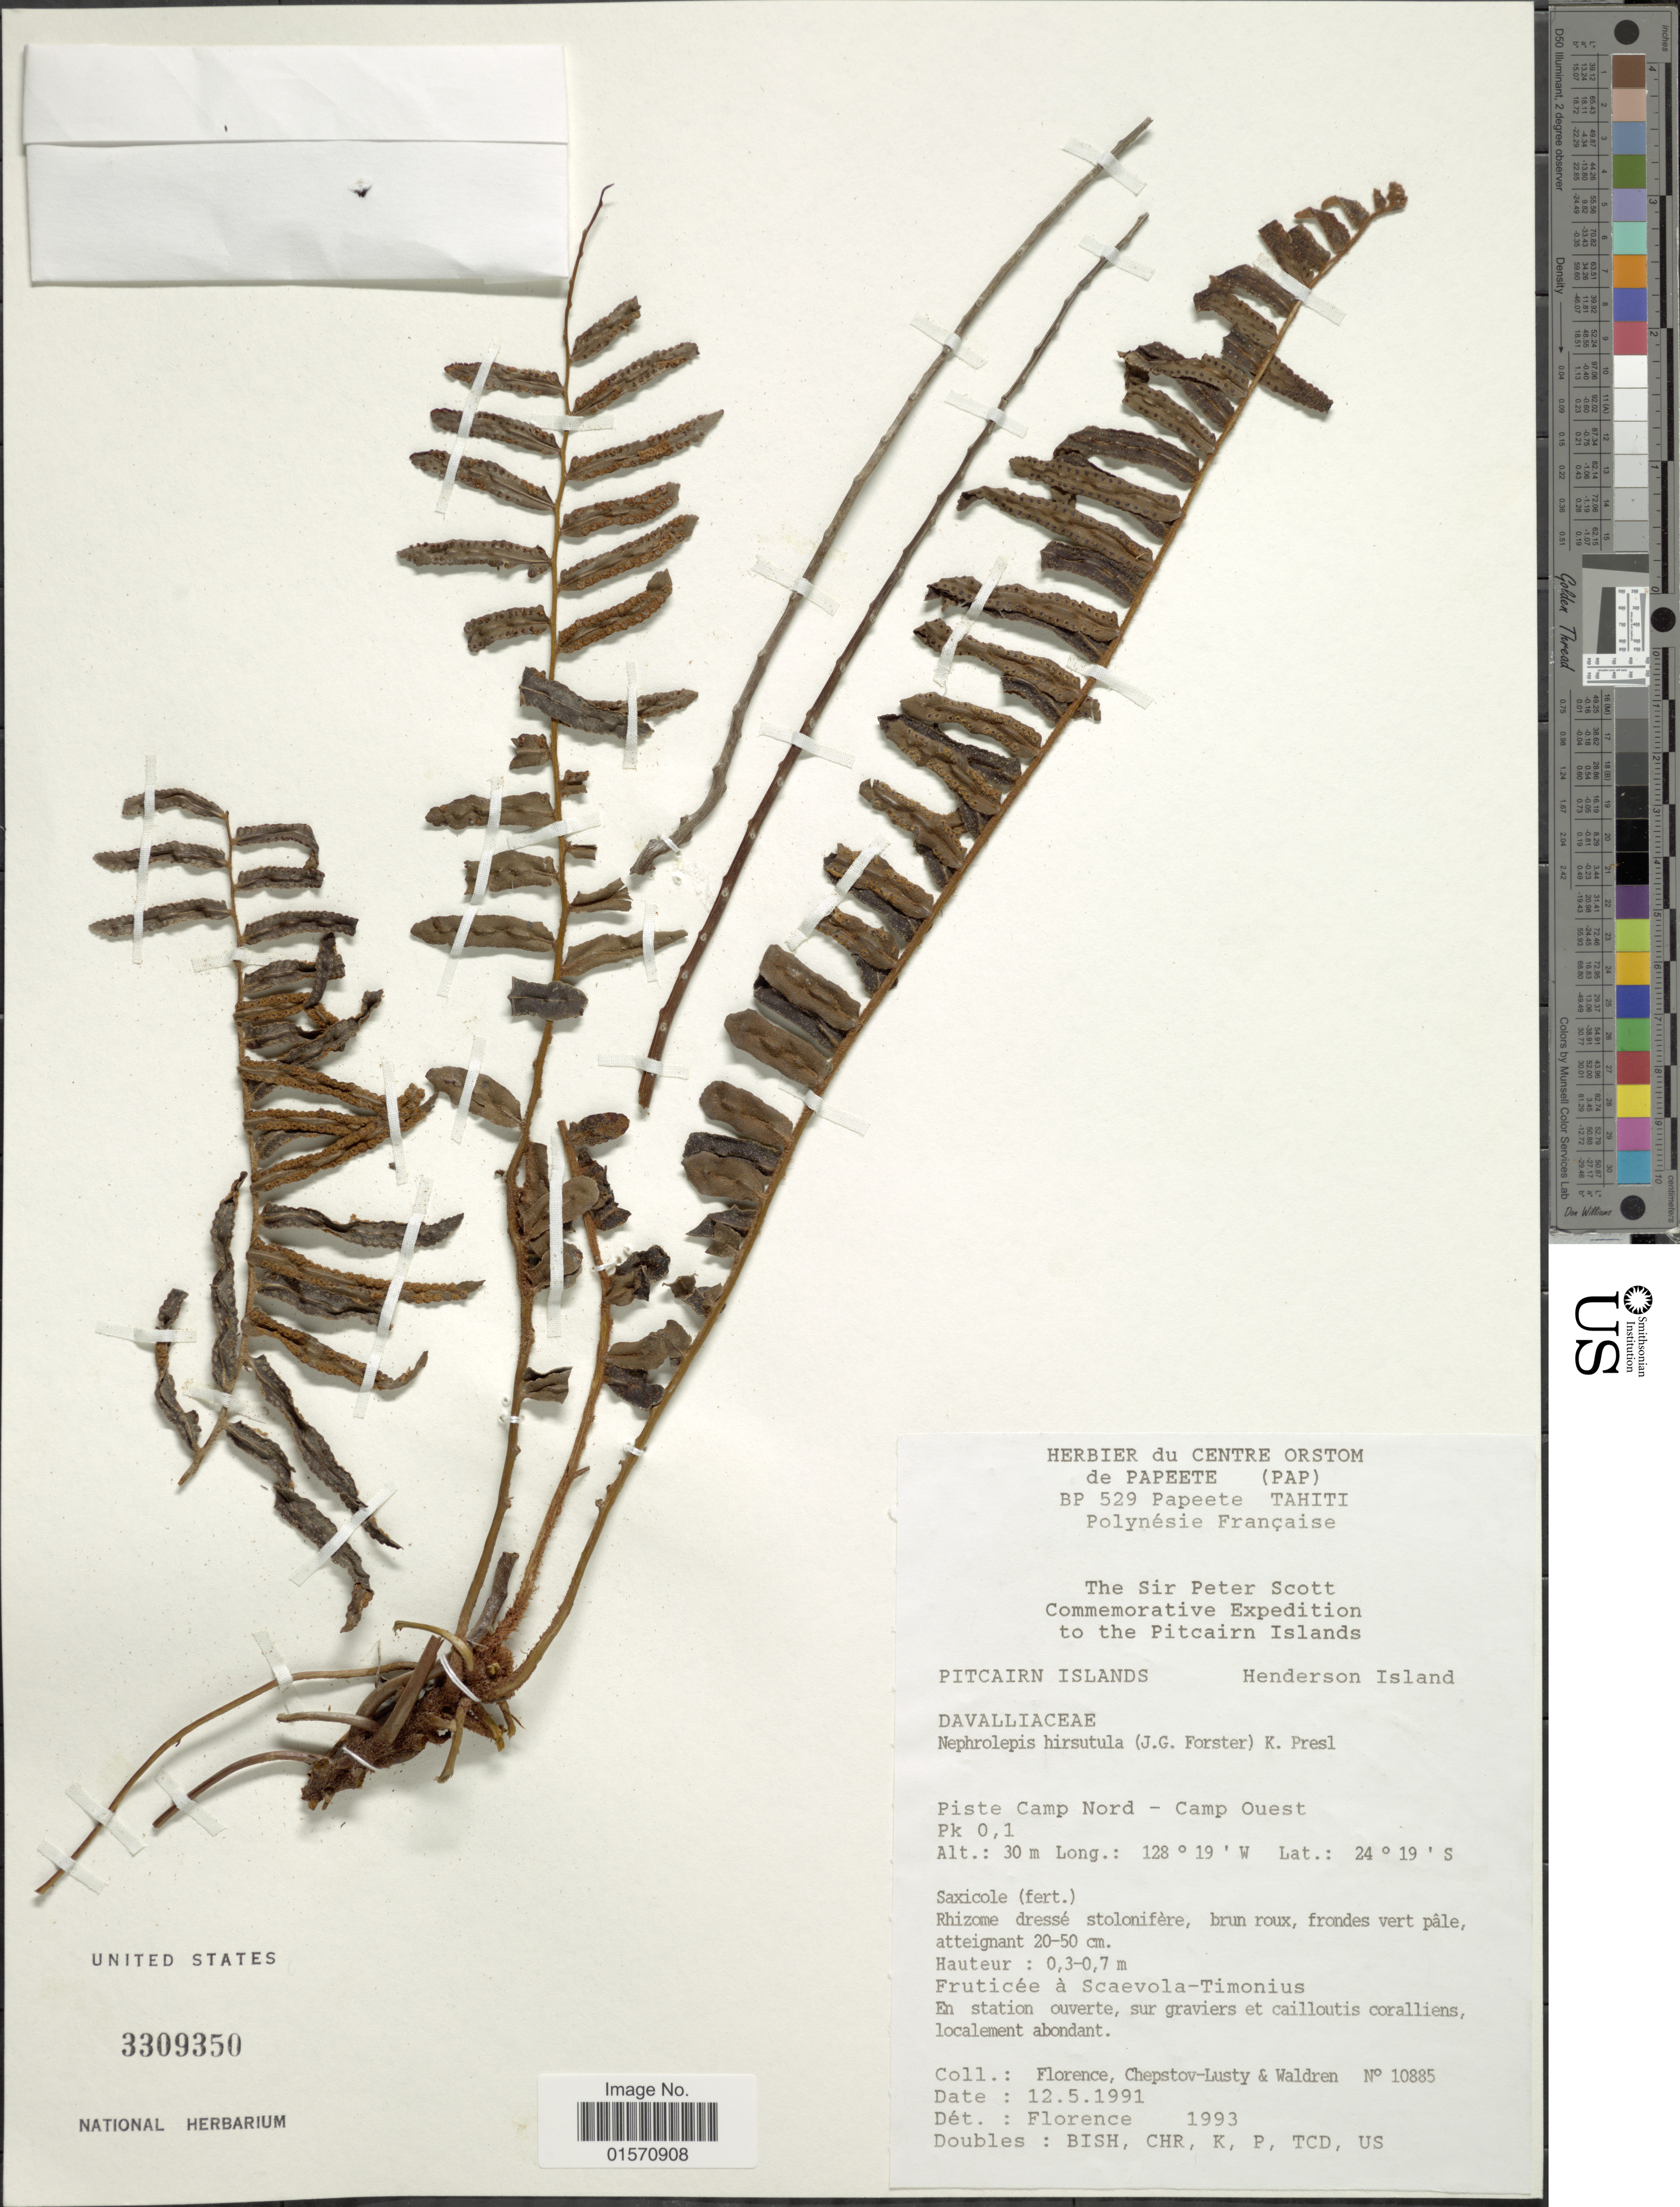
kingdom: Plantae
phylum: Tracheophyta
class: Polypodiopsida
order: Polypodiales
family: Nephrolepidaceae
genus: Nephrolepis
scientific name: Nephrolepis hirsutula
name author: (G. Forst.) C. Presl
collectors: -. Florence, -. Chepstov-lusty & Waldren, --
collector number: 10885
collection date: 1991-05-12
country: Pitcairn Islands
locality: Henderson Island. Piste Camp Nord - Camp Ouest. Pk 0,1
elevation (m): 30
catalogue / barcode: US 3309350